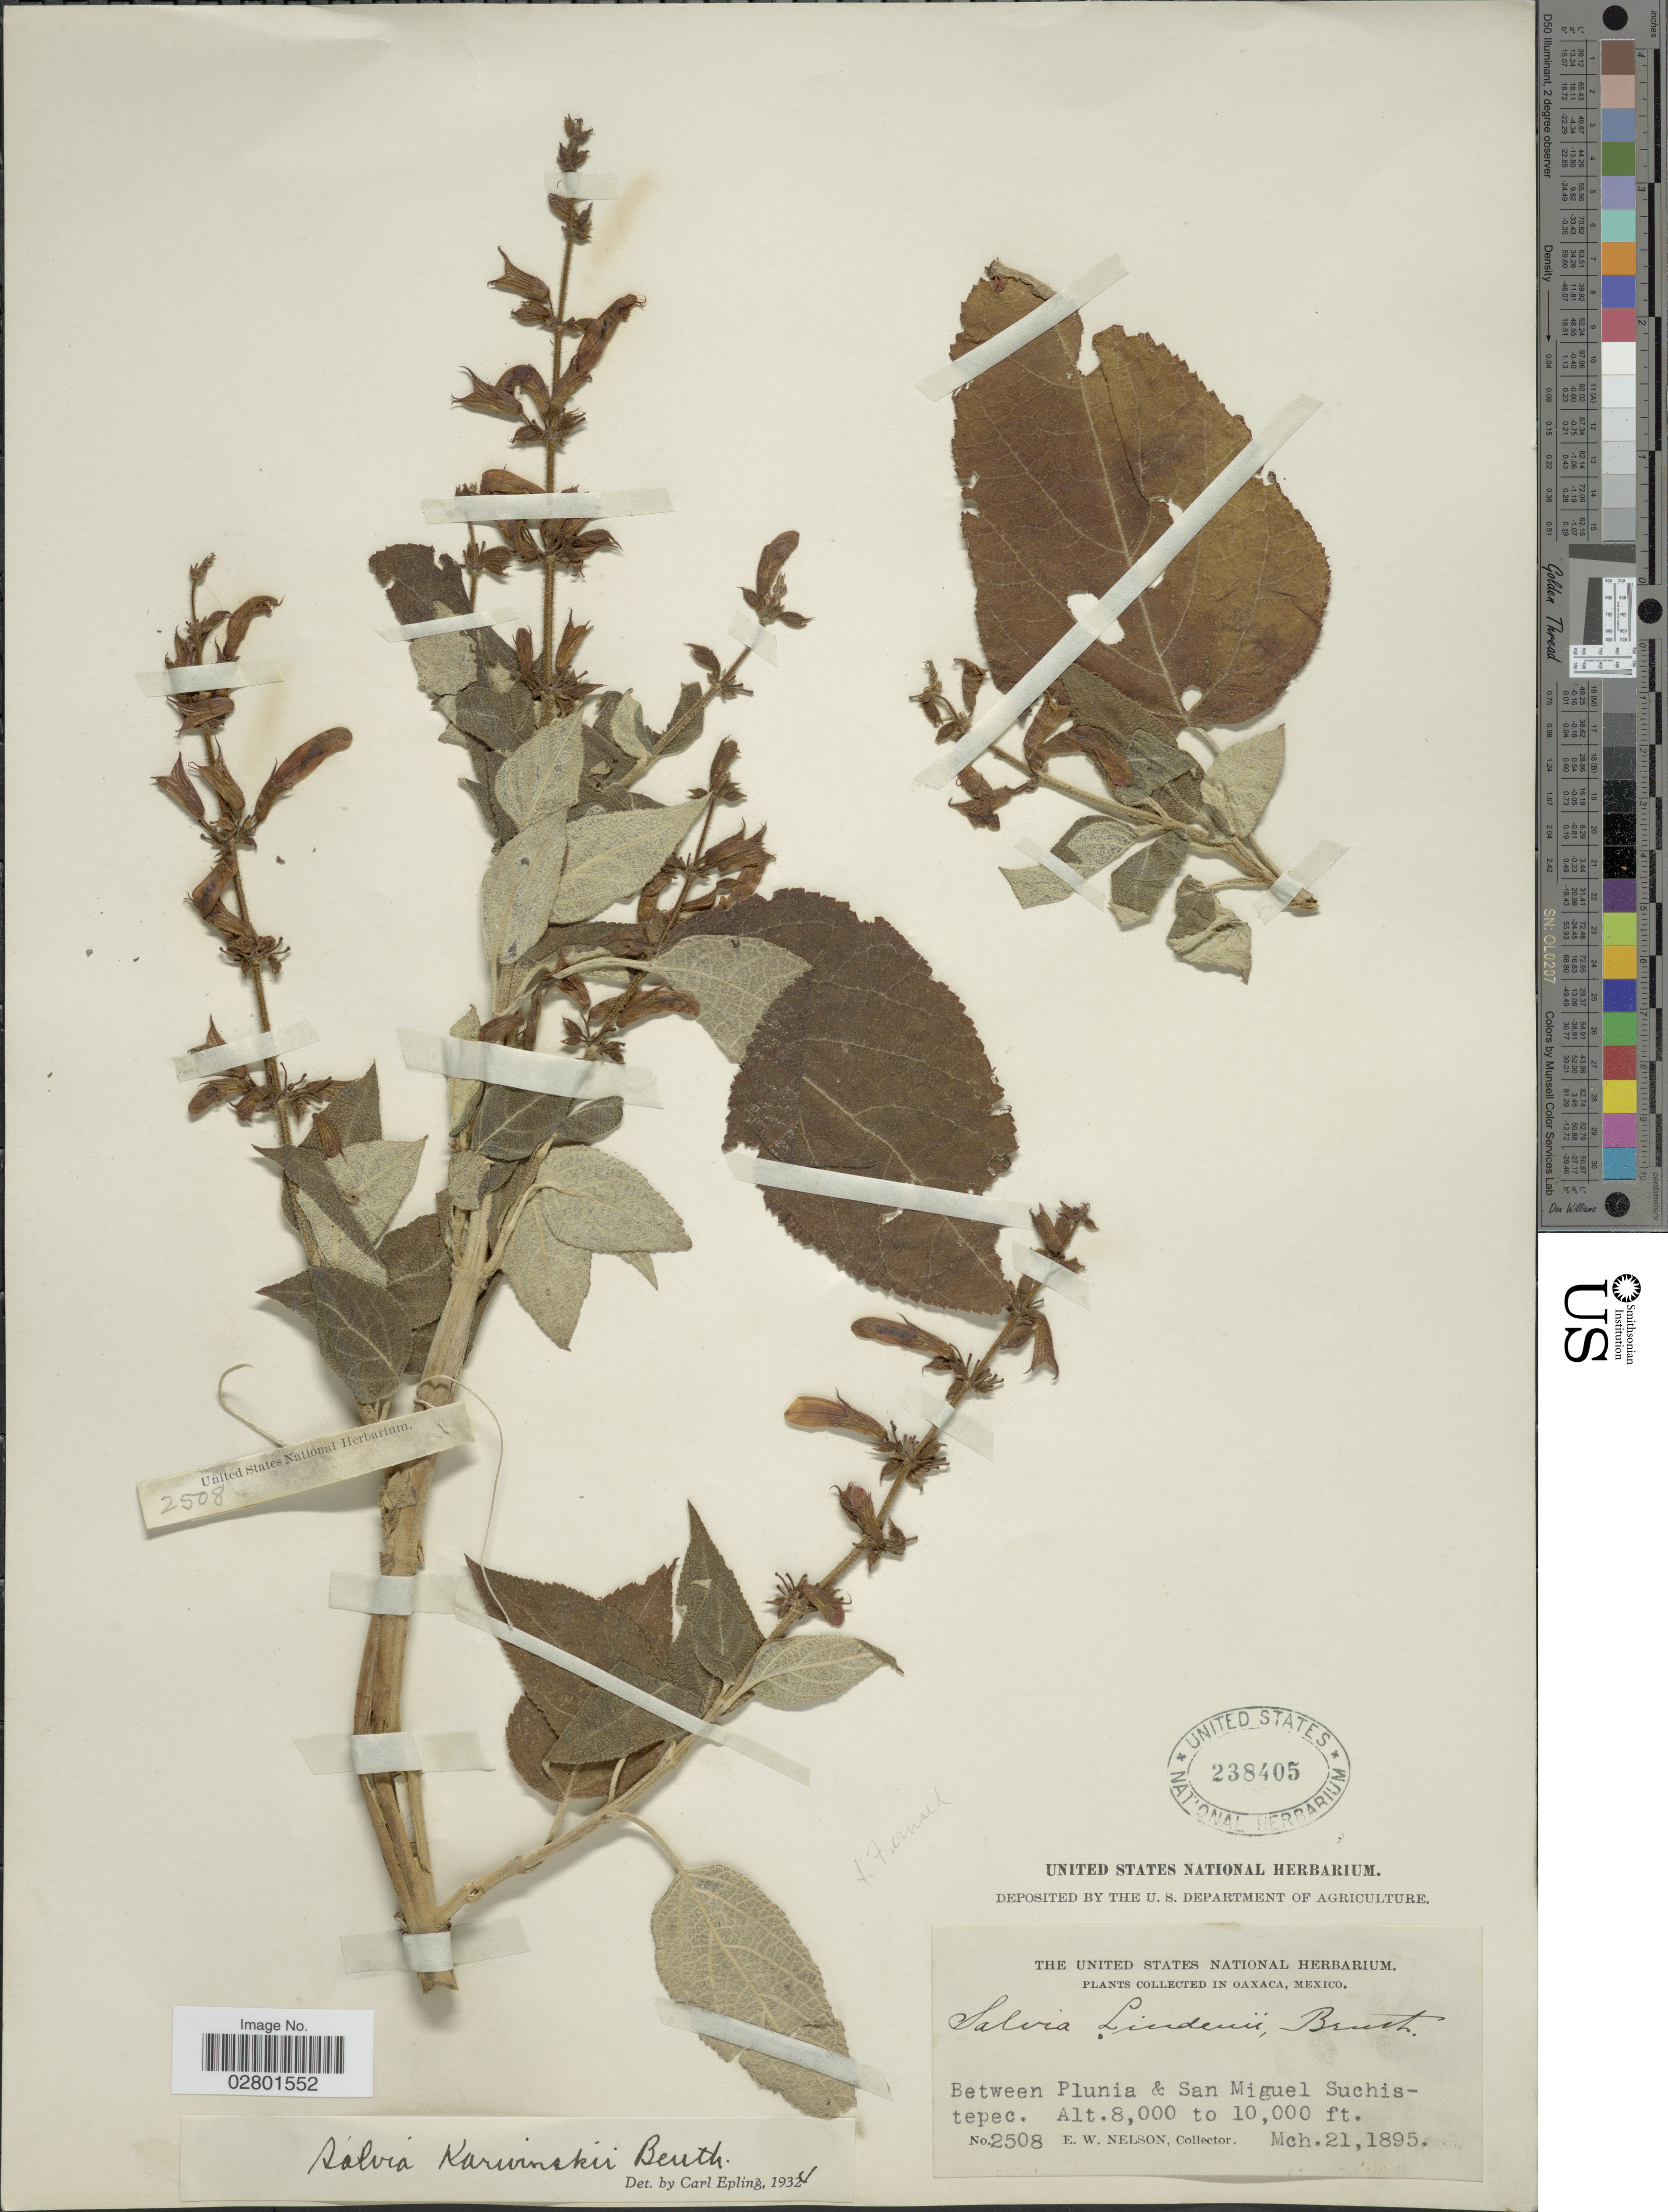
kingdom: Plantae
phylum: Tracheophyta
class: Magnoliopsida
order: Lamiales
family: Lamiaceae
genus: Salvia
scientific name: Salvia karwinskii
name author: Benth.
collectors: E. W. Nelson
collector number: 2508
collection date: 1895-03-21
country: Mexico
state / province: Oaxaca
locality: Between Plunia & San Miguel Suchistepec.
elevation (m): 2438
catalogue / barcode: US 238405